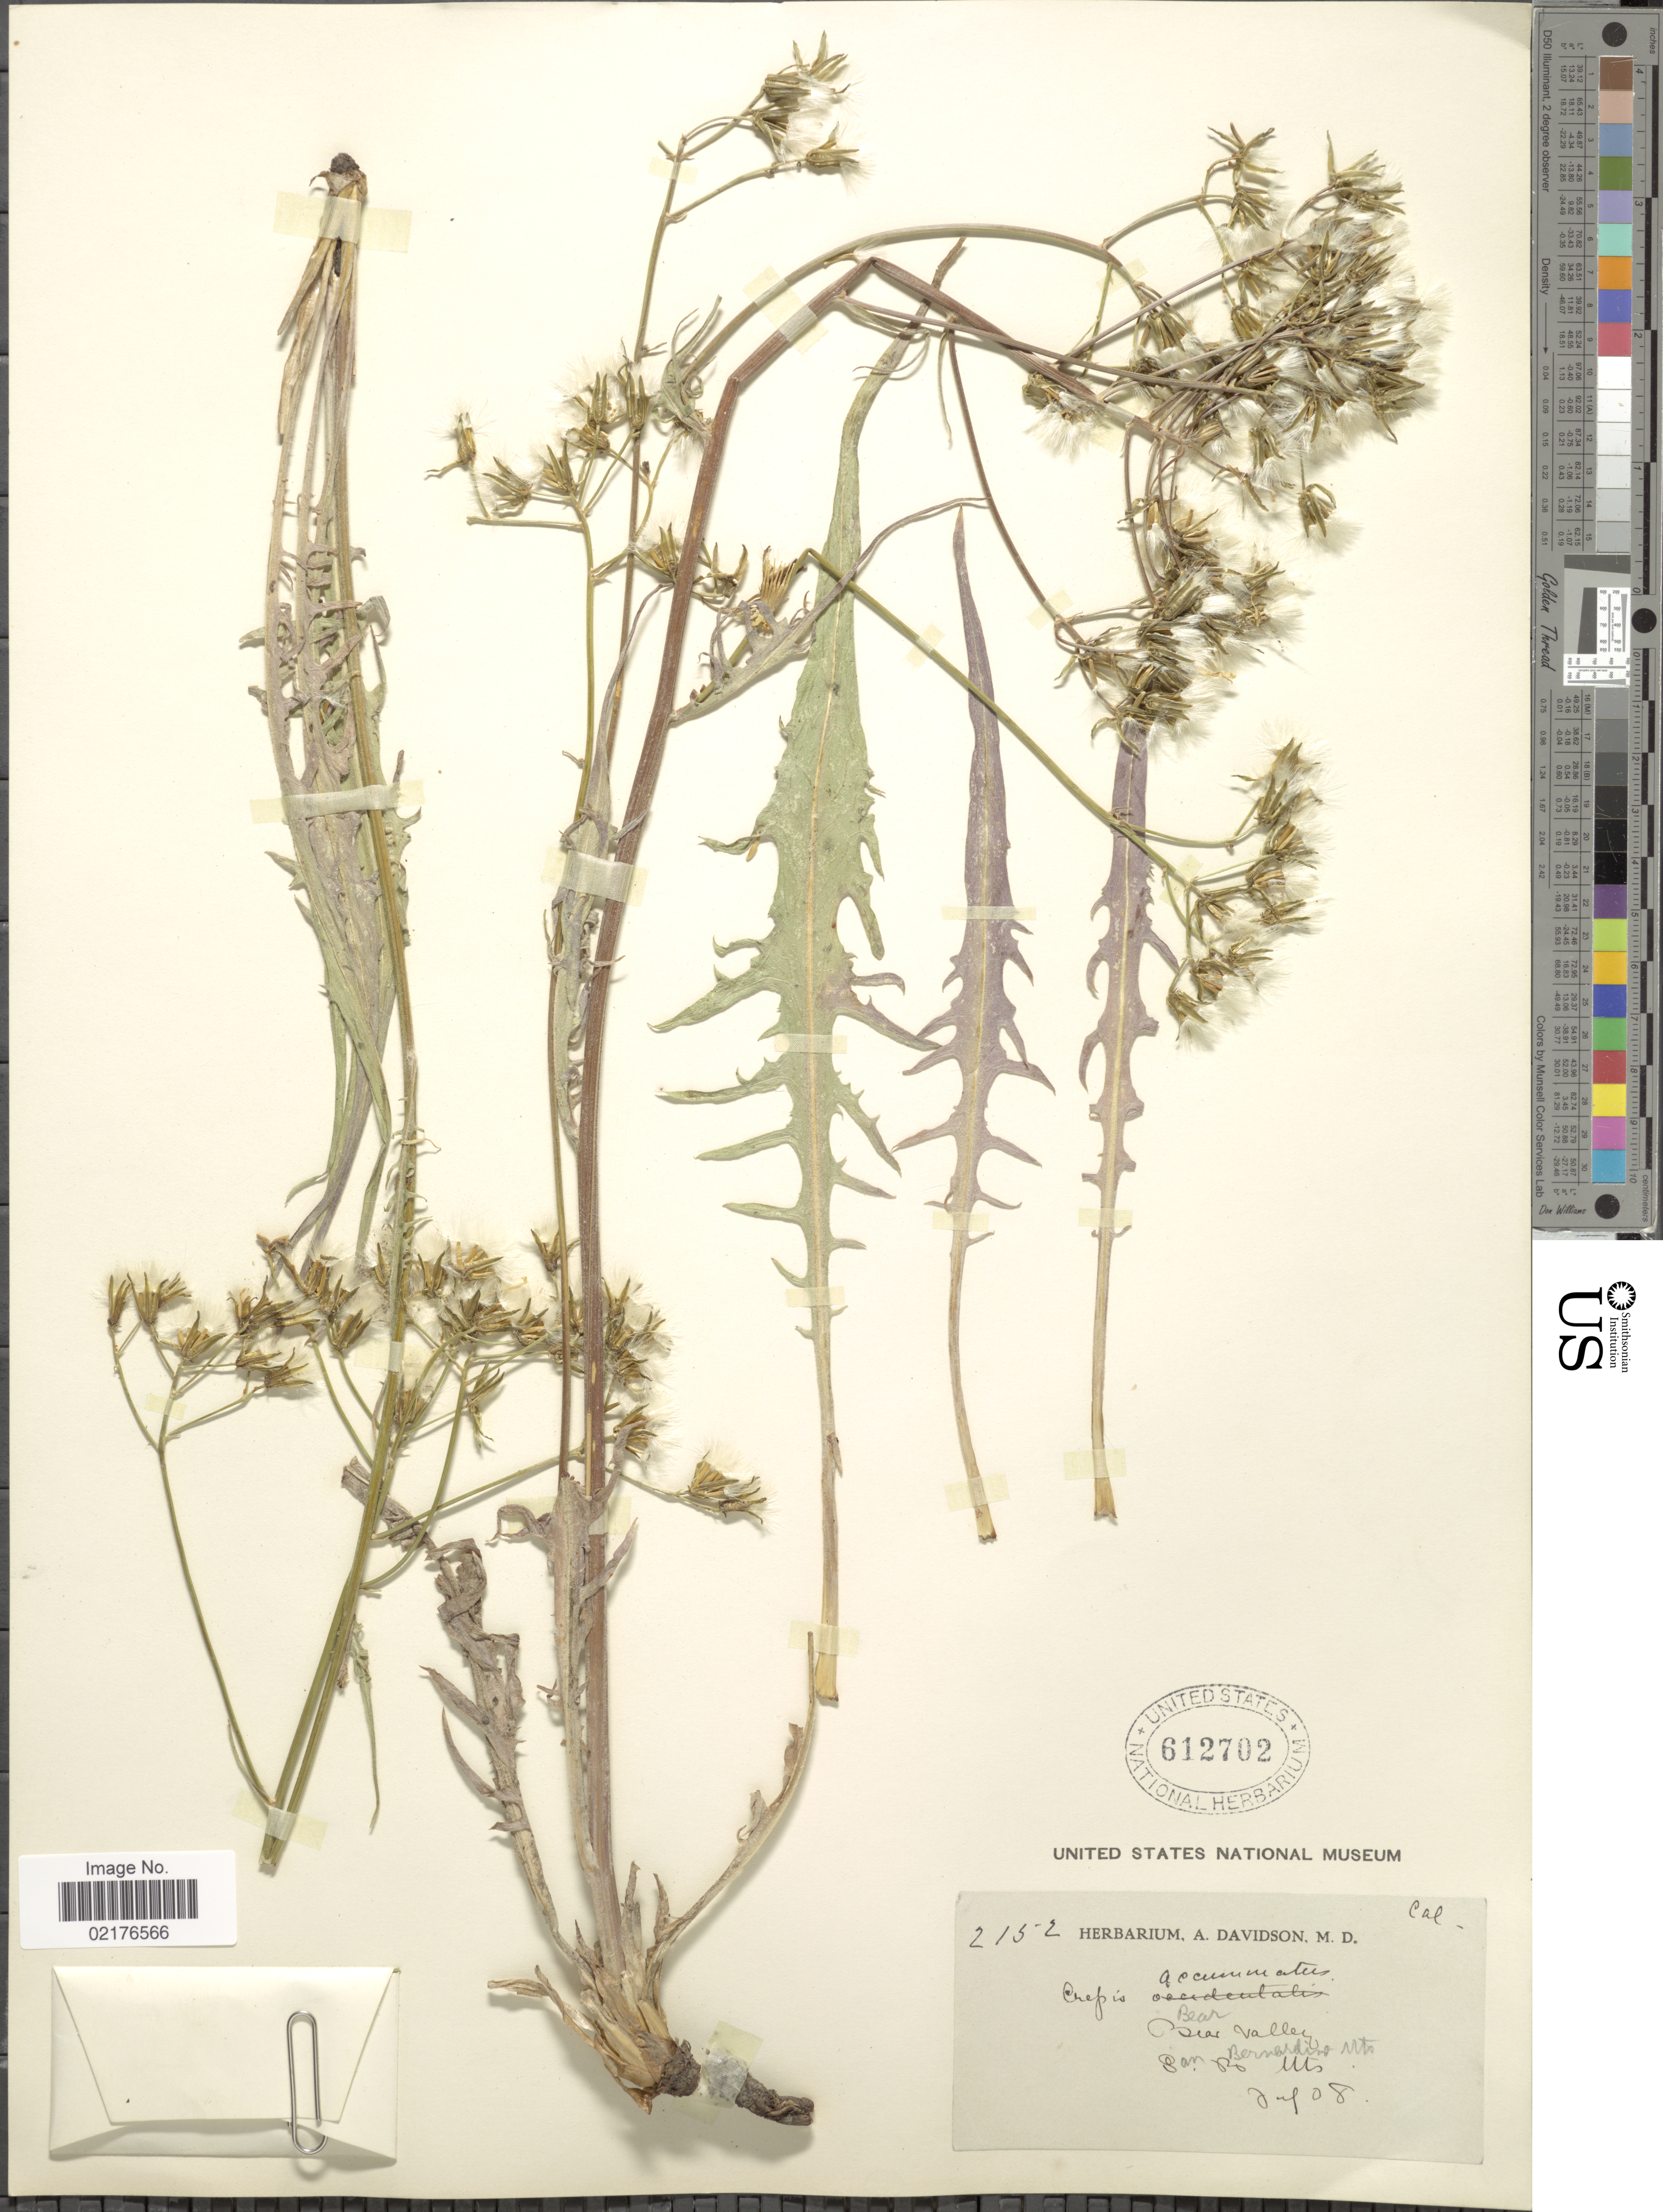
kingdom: Plantae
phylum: Tracheophyta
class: Magnoliopsida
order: Asterales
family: Asteraceae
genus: Crepis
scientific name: Crepis acuminata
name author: Nutt.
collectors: A. Davidson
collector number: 2152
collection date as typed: Transcribed d/m/y: /7/8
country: United States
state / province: California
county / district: San Bernardino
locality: Bear Valley, San Bernardino Mts.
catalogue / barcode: US 612702